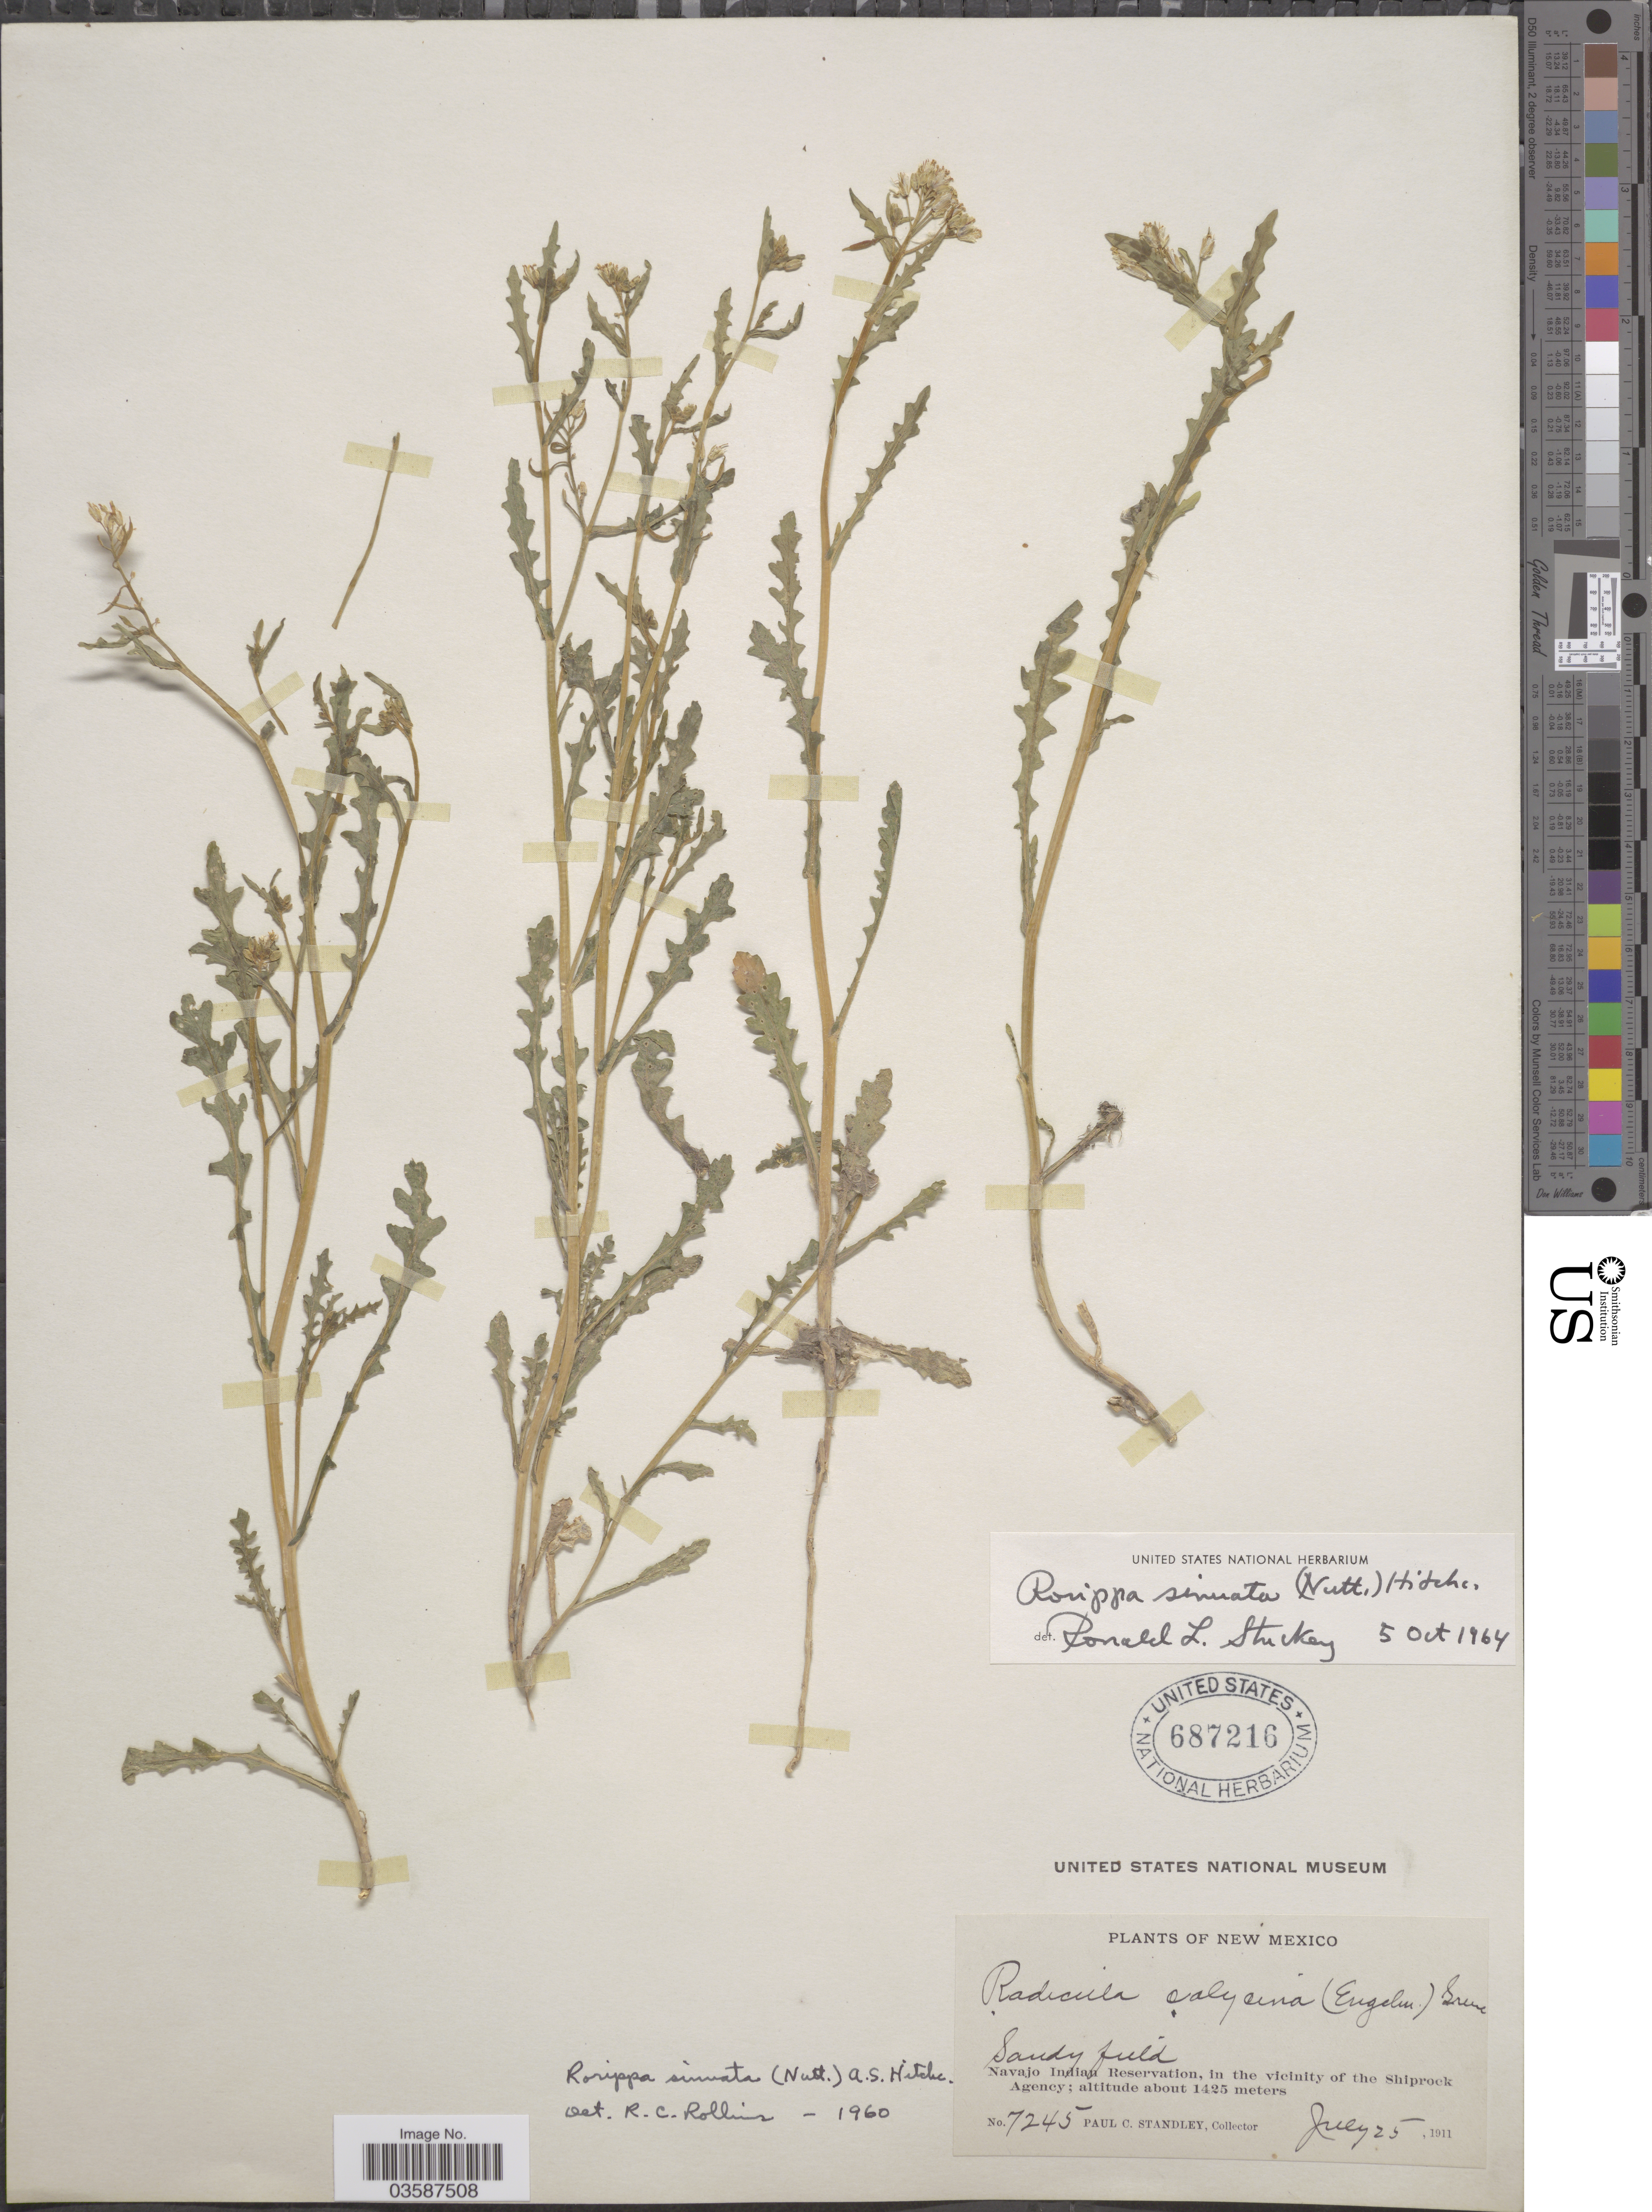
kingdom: Plantae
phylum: Tracheophyta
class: Magnoliopsida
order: Brassicales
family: Brassicaceae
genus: Rorippa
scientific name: Rorippa sinuata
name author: (Nutt.) Hitchc.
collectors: P. C. Standley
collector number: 7245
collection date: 1911-07-25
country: United States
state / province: New Mexico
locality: Sandy field. Navajo Indian Reservation, in the vicinity of the Shiprock Agency.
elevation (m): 1425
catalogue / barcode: US 687216